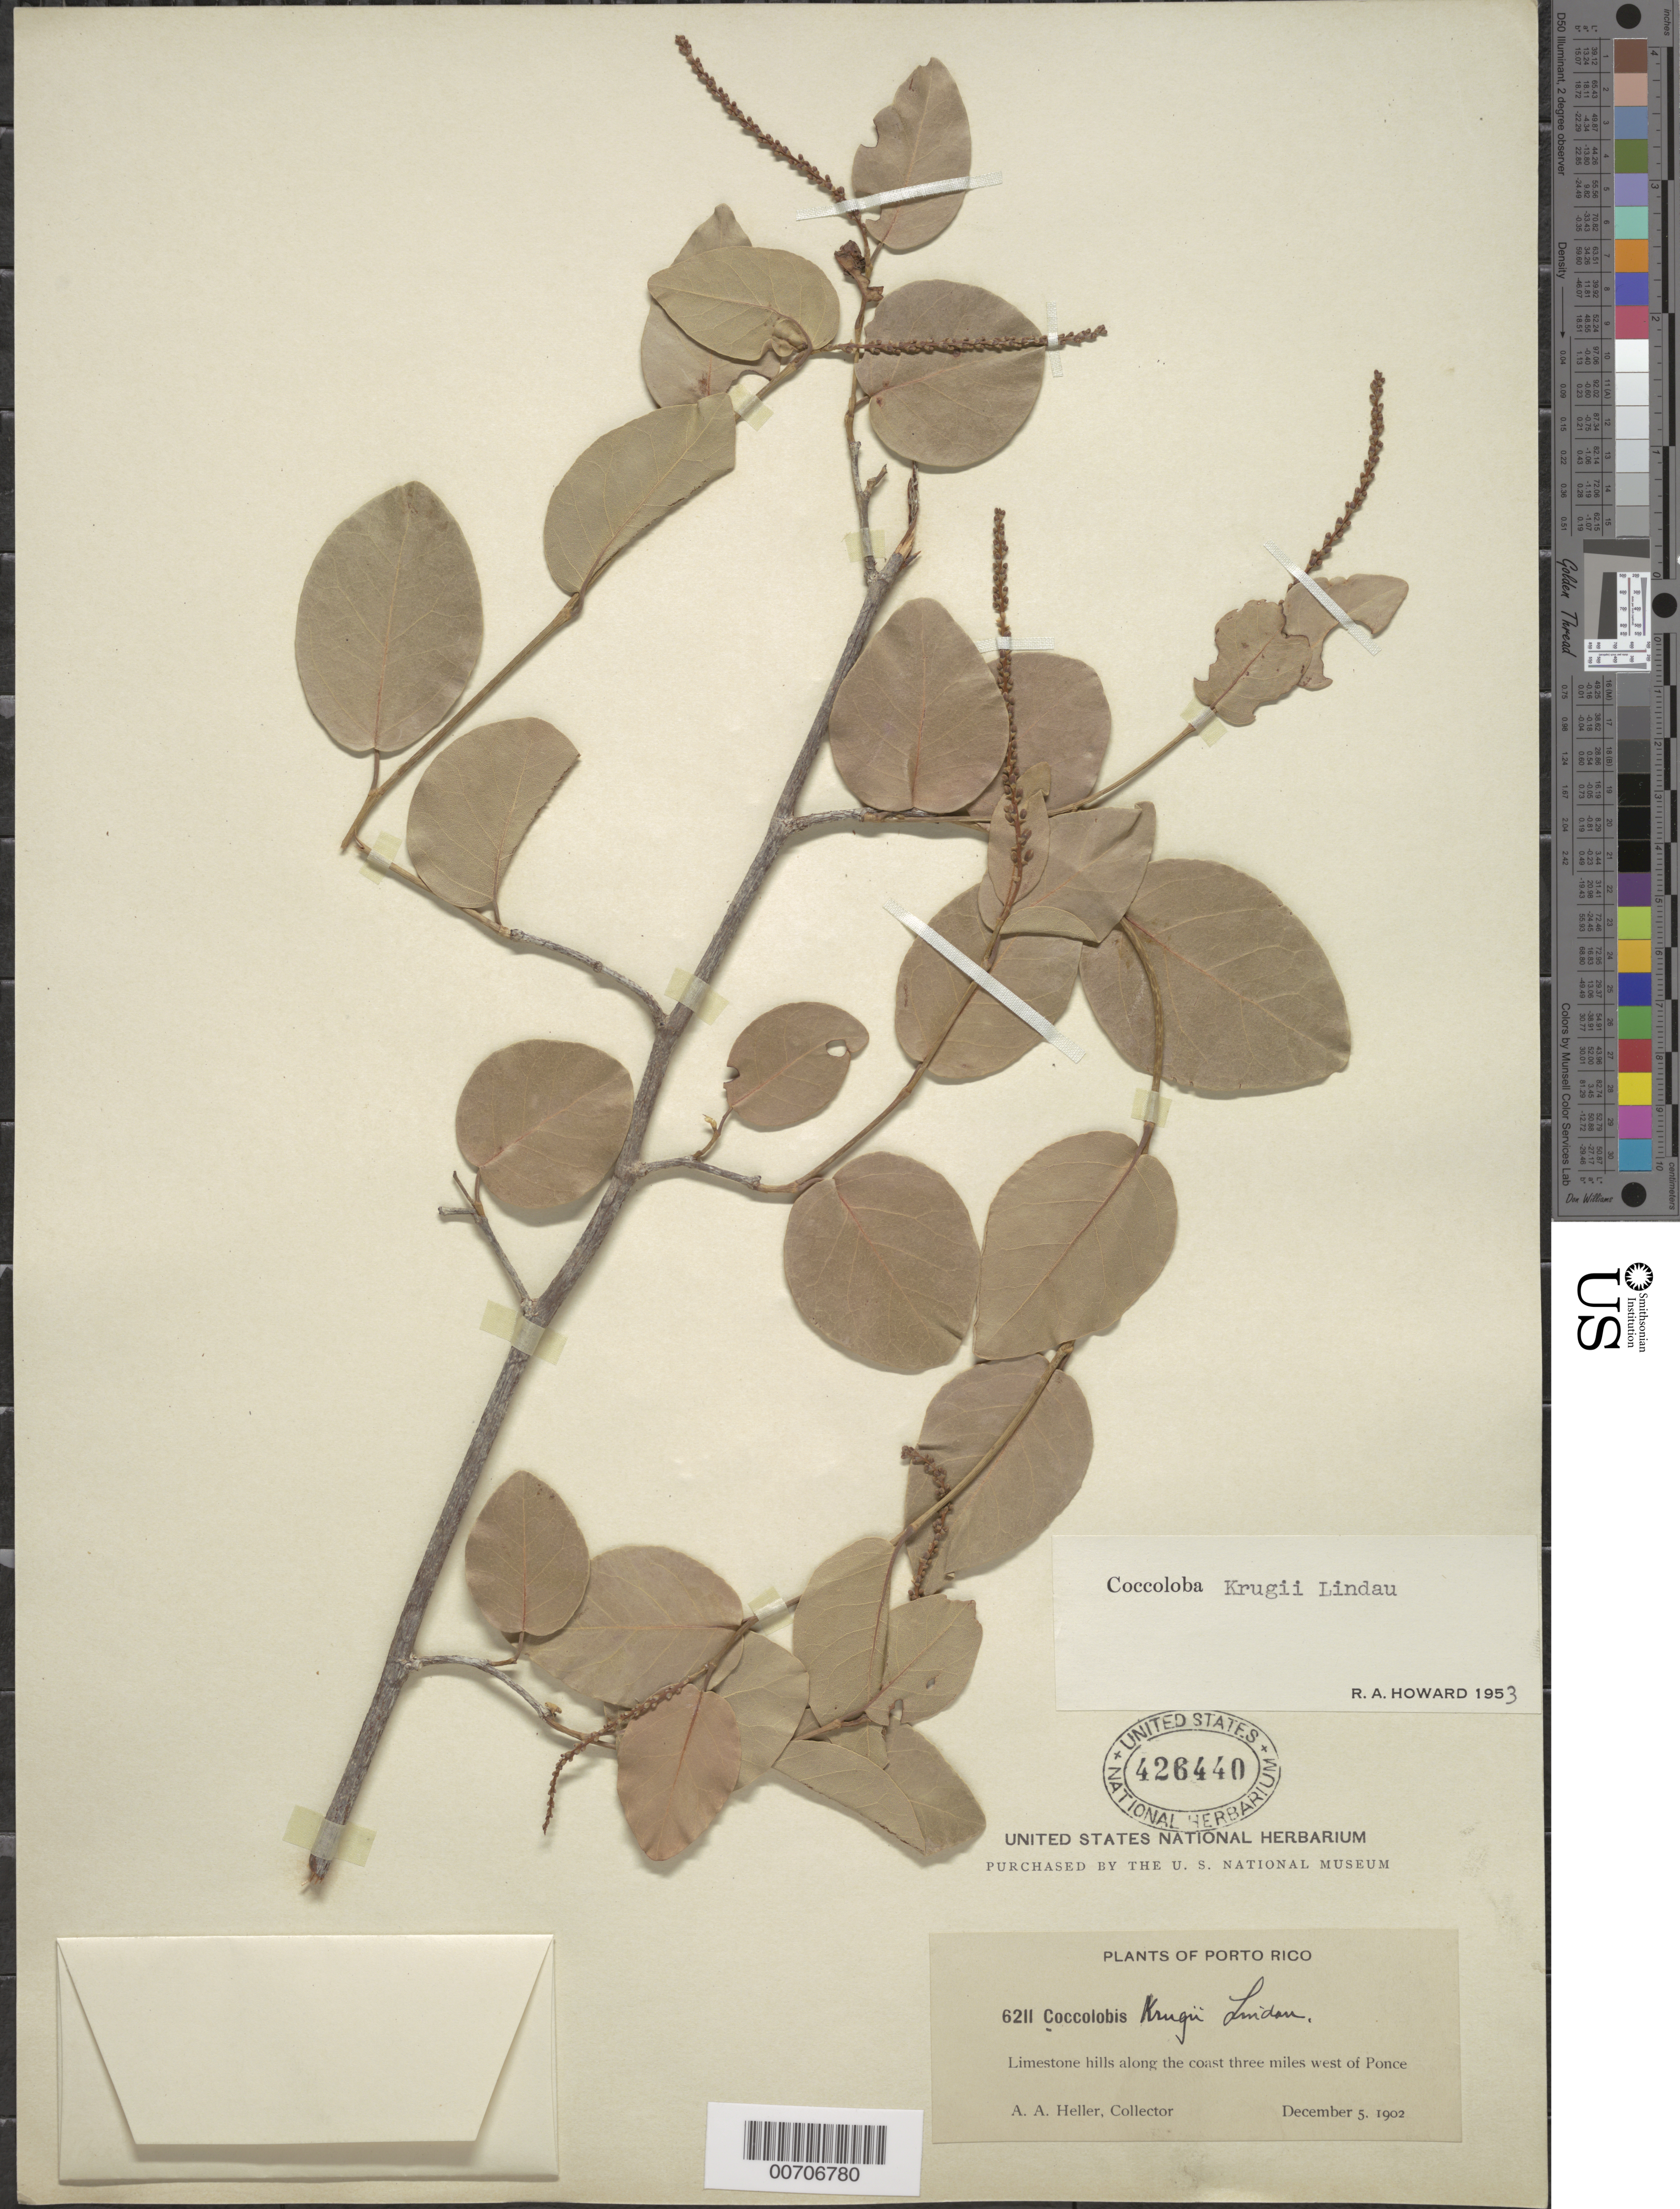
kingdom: Plantae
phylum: Tracheophyta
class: Magnoliopsida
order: Caryophyllales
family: Polygonaceae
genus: Coccoloba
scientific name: Coccoloba krugii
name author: Lindau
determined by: Howard, R. A.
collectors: A. A. Heller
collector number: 6211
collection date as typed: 05 Dec 1902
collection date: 1902-12-05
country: Puerto Rico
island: Greater Antilles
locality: Ponce, along coast 3 mi W of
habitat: Limestone hills.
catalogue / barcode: US 426440